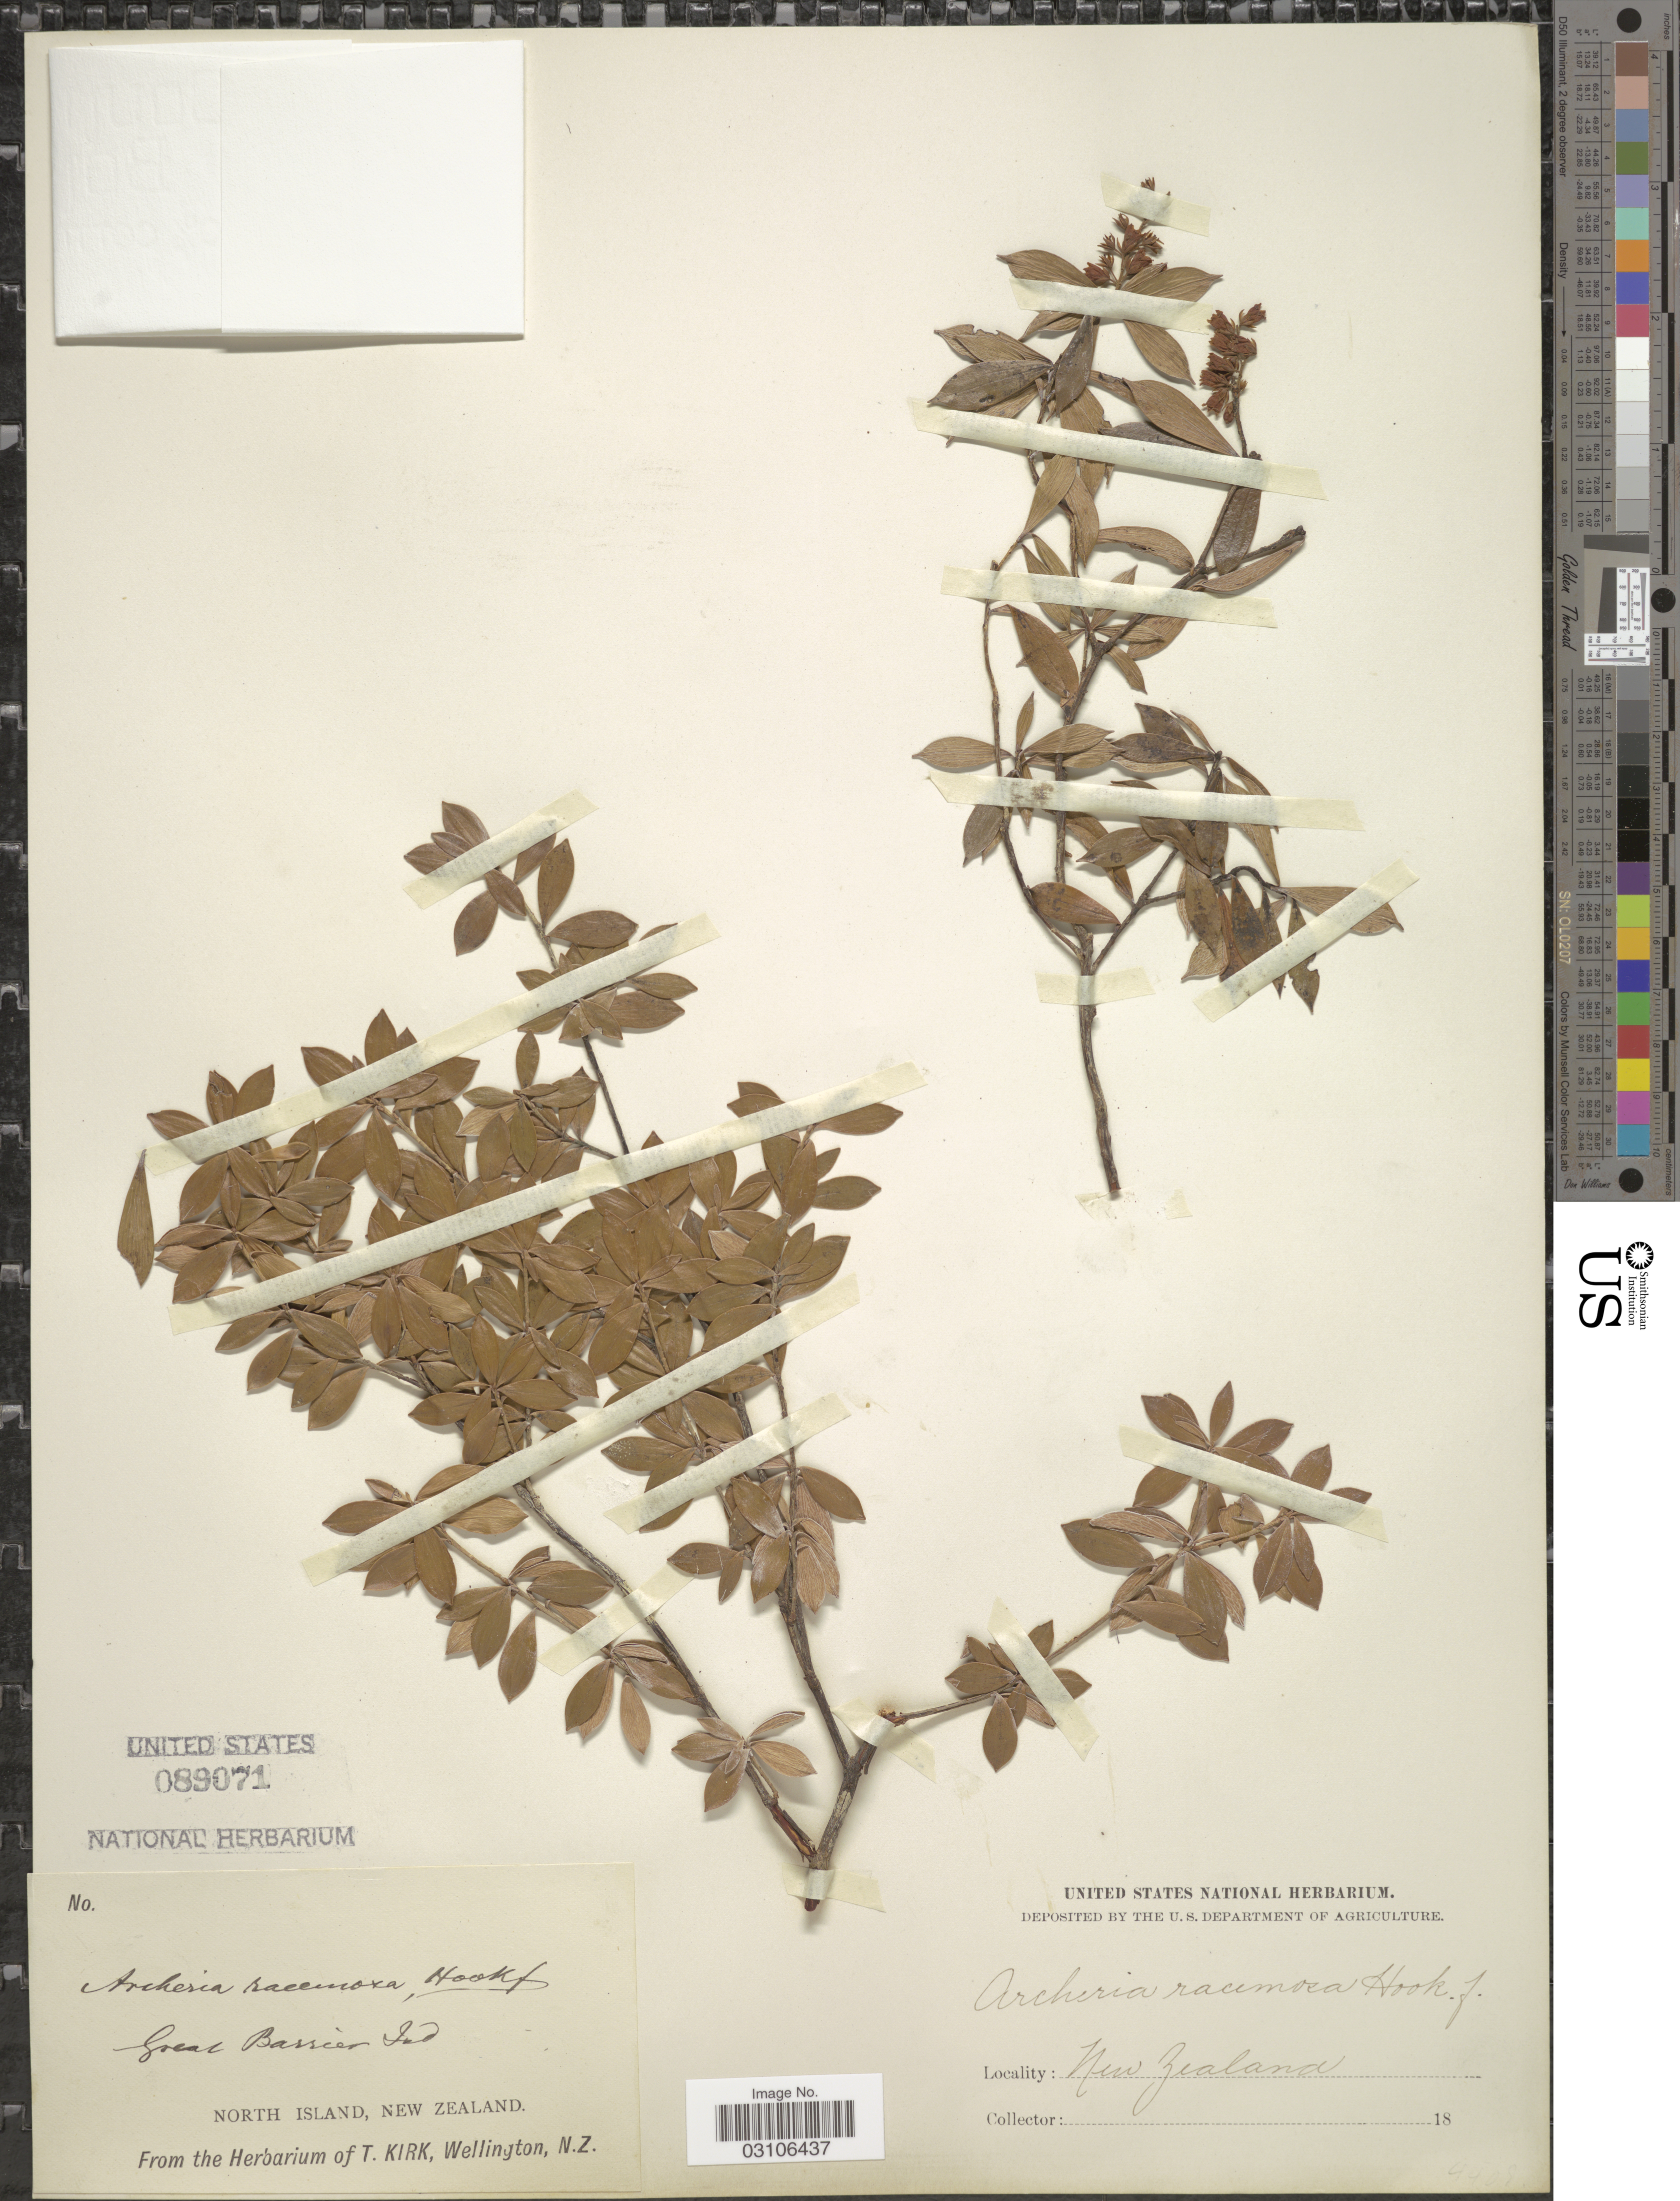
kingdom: Plantae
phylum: Tracheophyta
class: Magnoliopsida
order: Ericales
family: Ericaceae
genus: Archeria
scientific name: Archeria racemosa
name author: Hook. f.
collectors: ex herb. T. Kirk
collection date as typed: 18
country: New Zealand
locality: Great Barrier Isd., North Island.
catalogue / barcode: US 89071